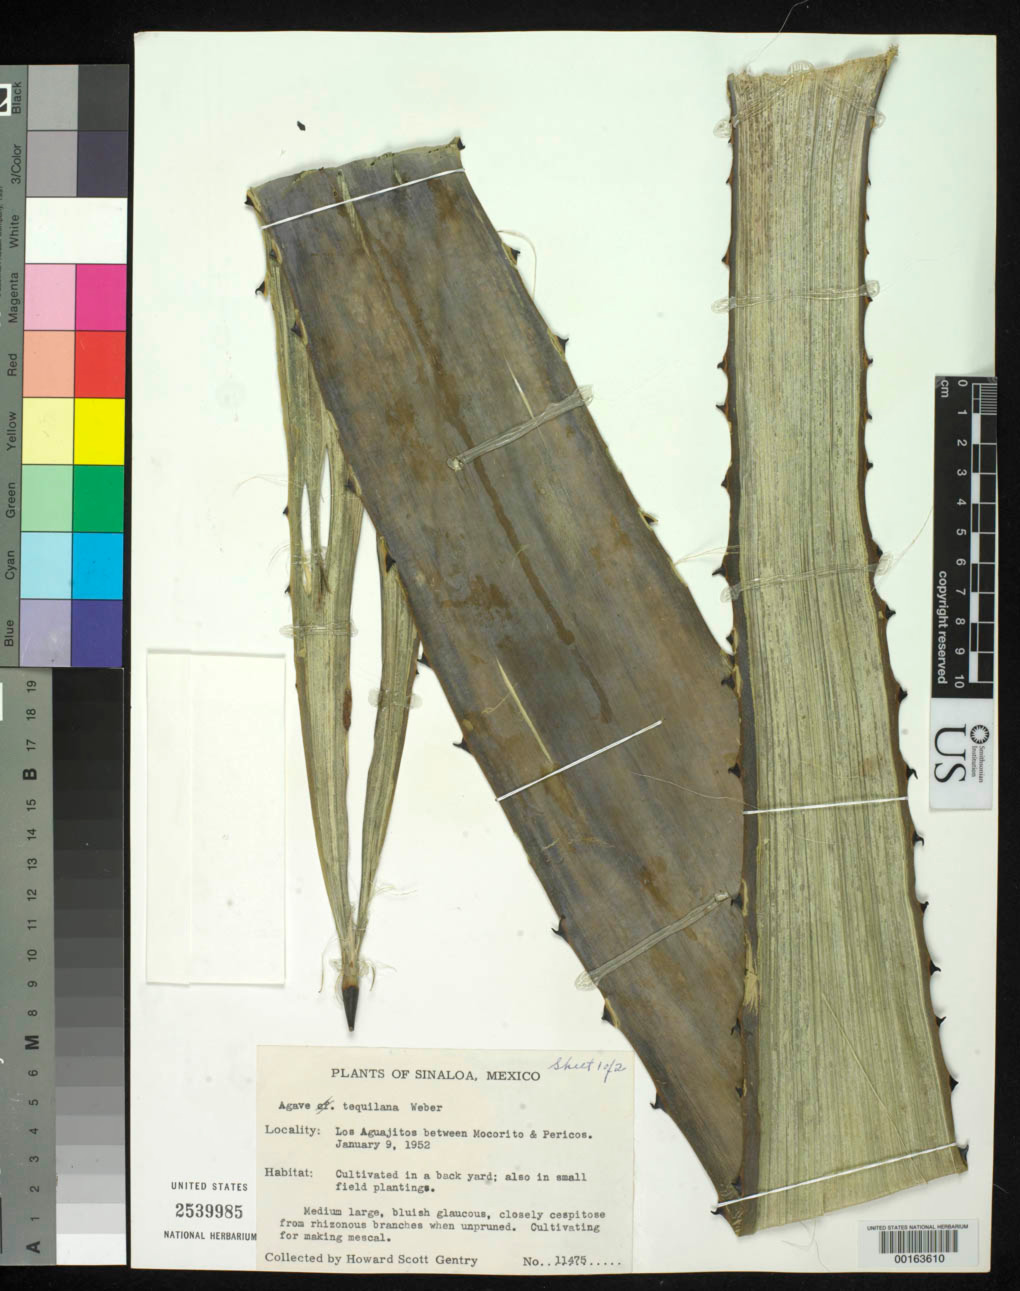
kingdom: Plantae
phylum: Tracheophyta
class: Liliopsida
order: Asparagales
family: Asparagaceae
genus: Agave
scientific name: Agave tequilana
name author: F.A.C. Weber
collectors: H. S. Gentry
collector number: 11475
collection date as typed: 09 Jan 1952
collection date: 1952-01-09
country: Mexico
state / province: Sinaloa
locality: Los aguajitos between mocorito & Pericos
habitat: In back yard; also in small field plantings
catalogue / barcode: US 2539985